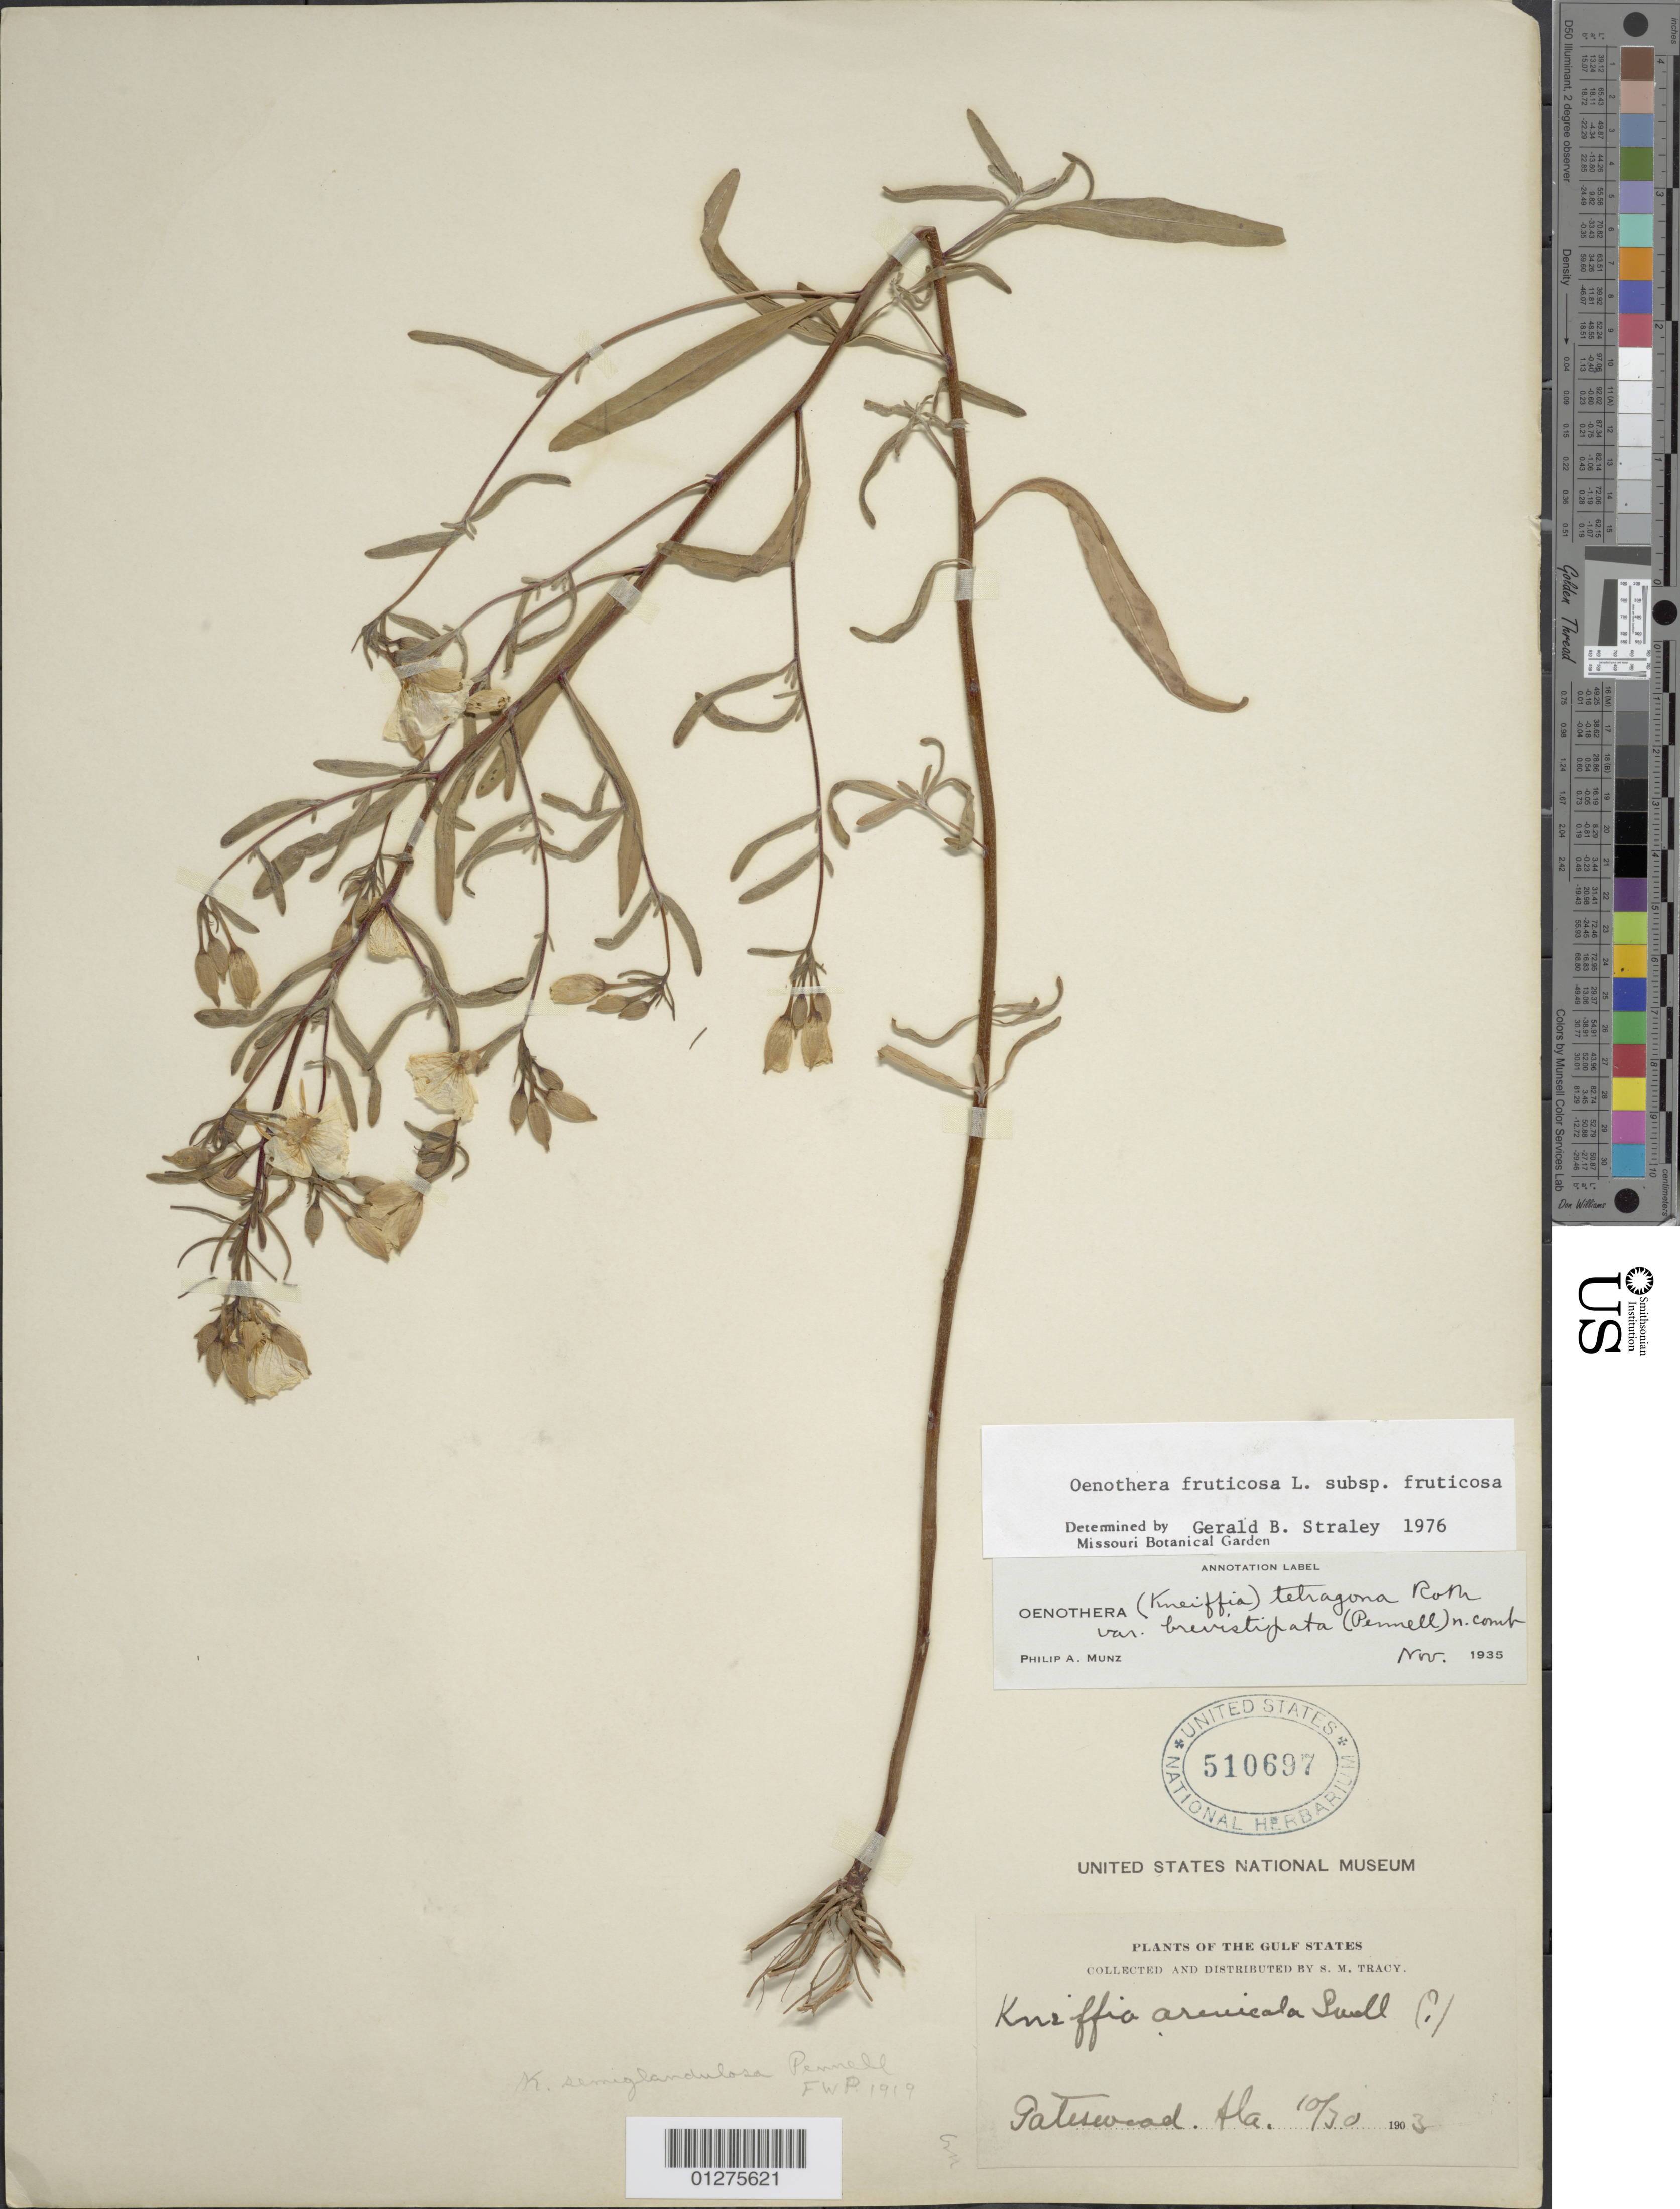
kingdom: Plantae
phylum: Tracheophyta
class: Magnoliopsida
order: Myrtales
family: Onagraceae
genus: Oenothera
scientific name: Oenothera fruticosa subsp. fruticosa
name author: L.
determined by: Straley, G. B.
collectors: S. M. Tracy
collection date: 1903-10-30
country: United States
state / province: Alabama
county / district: Baldwin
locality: Gateswood.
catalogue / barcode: US 510697